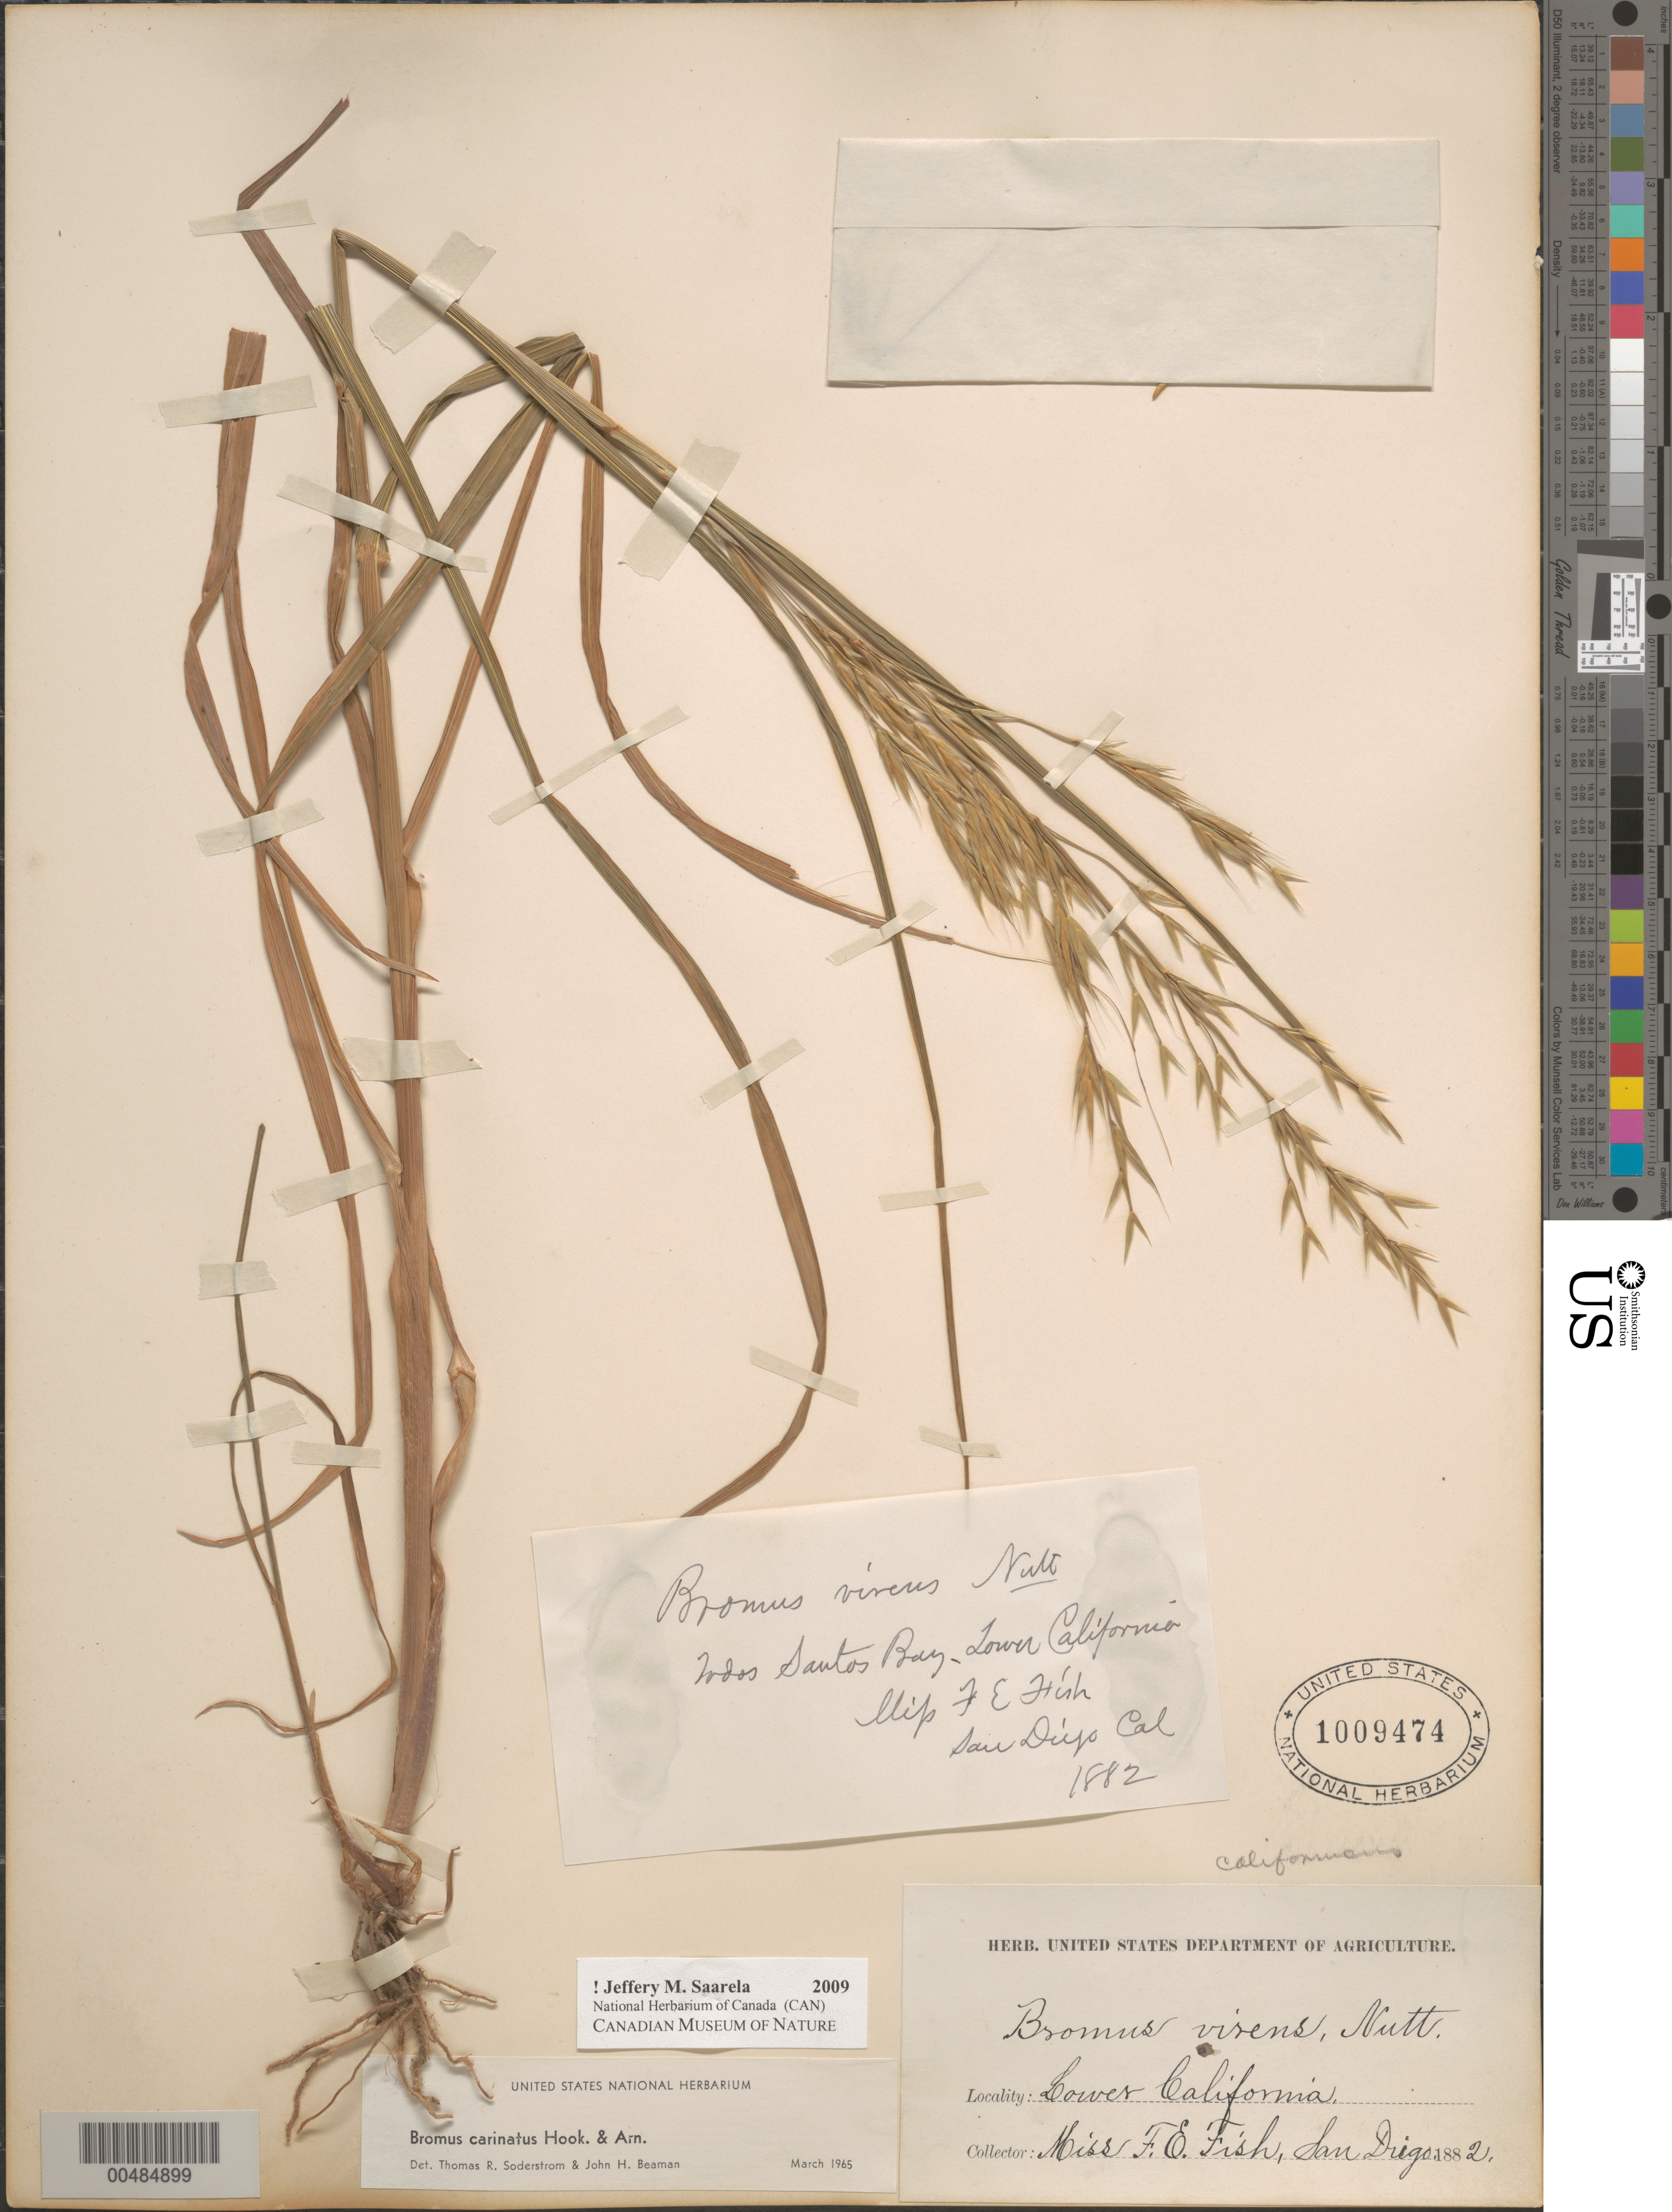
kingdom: Plantae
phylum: Tracheophyta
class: Liliopsida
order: Poales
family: Poaceae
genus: Bromus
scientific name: Bromus carinatus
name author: Hook. & Arn.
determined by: Soderstrom, T. R.; Beaman, J. H.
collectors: F. Fish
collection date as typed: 1882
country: Mexico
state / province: Baja California Norte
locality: Todos Santos Bay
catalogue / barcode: US 1009474